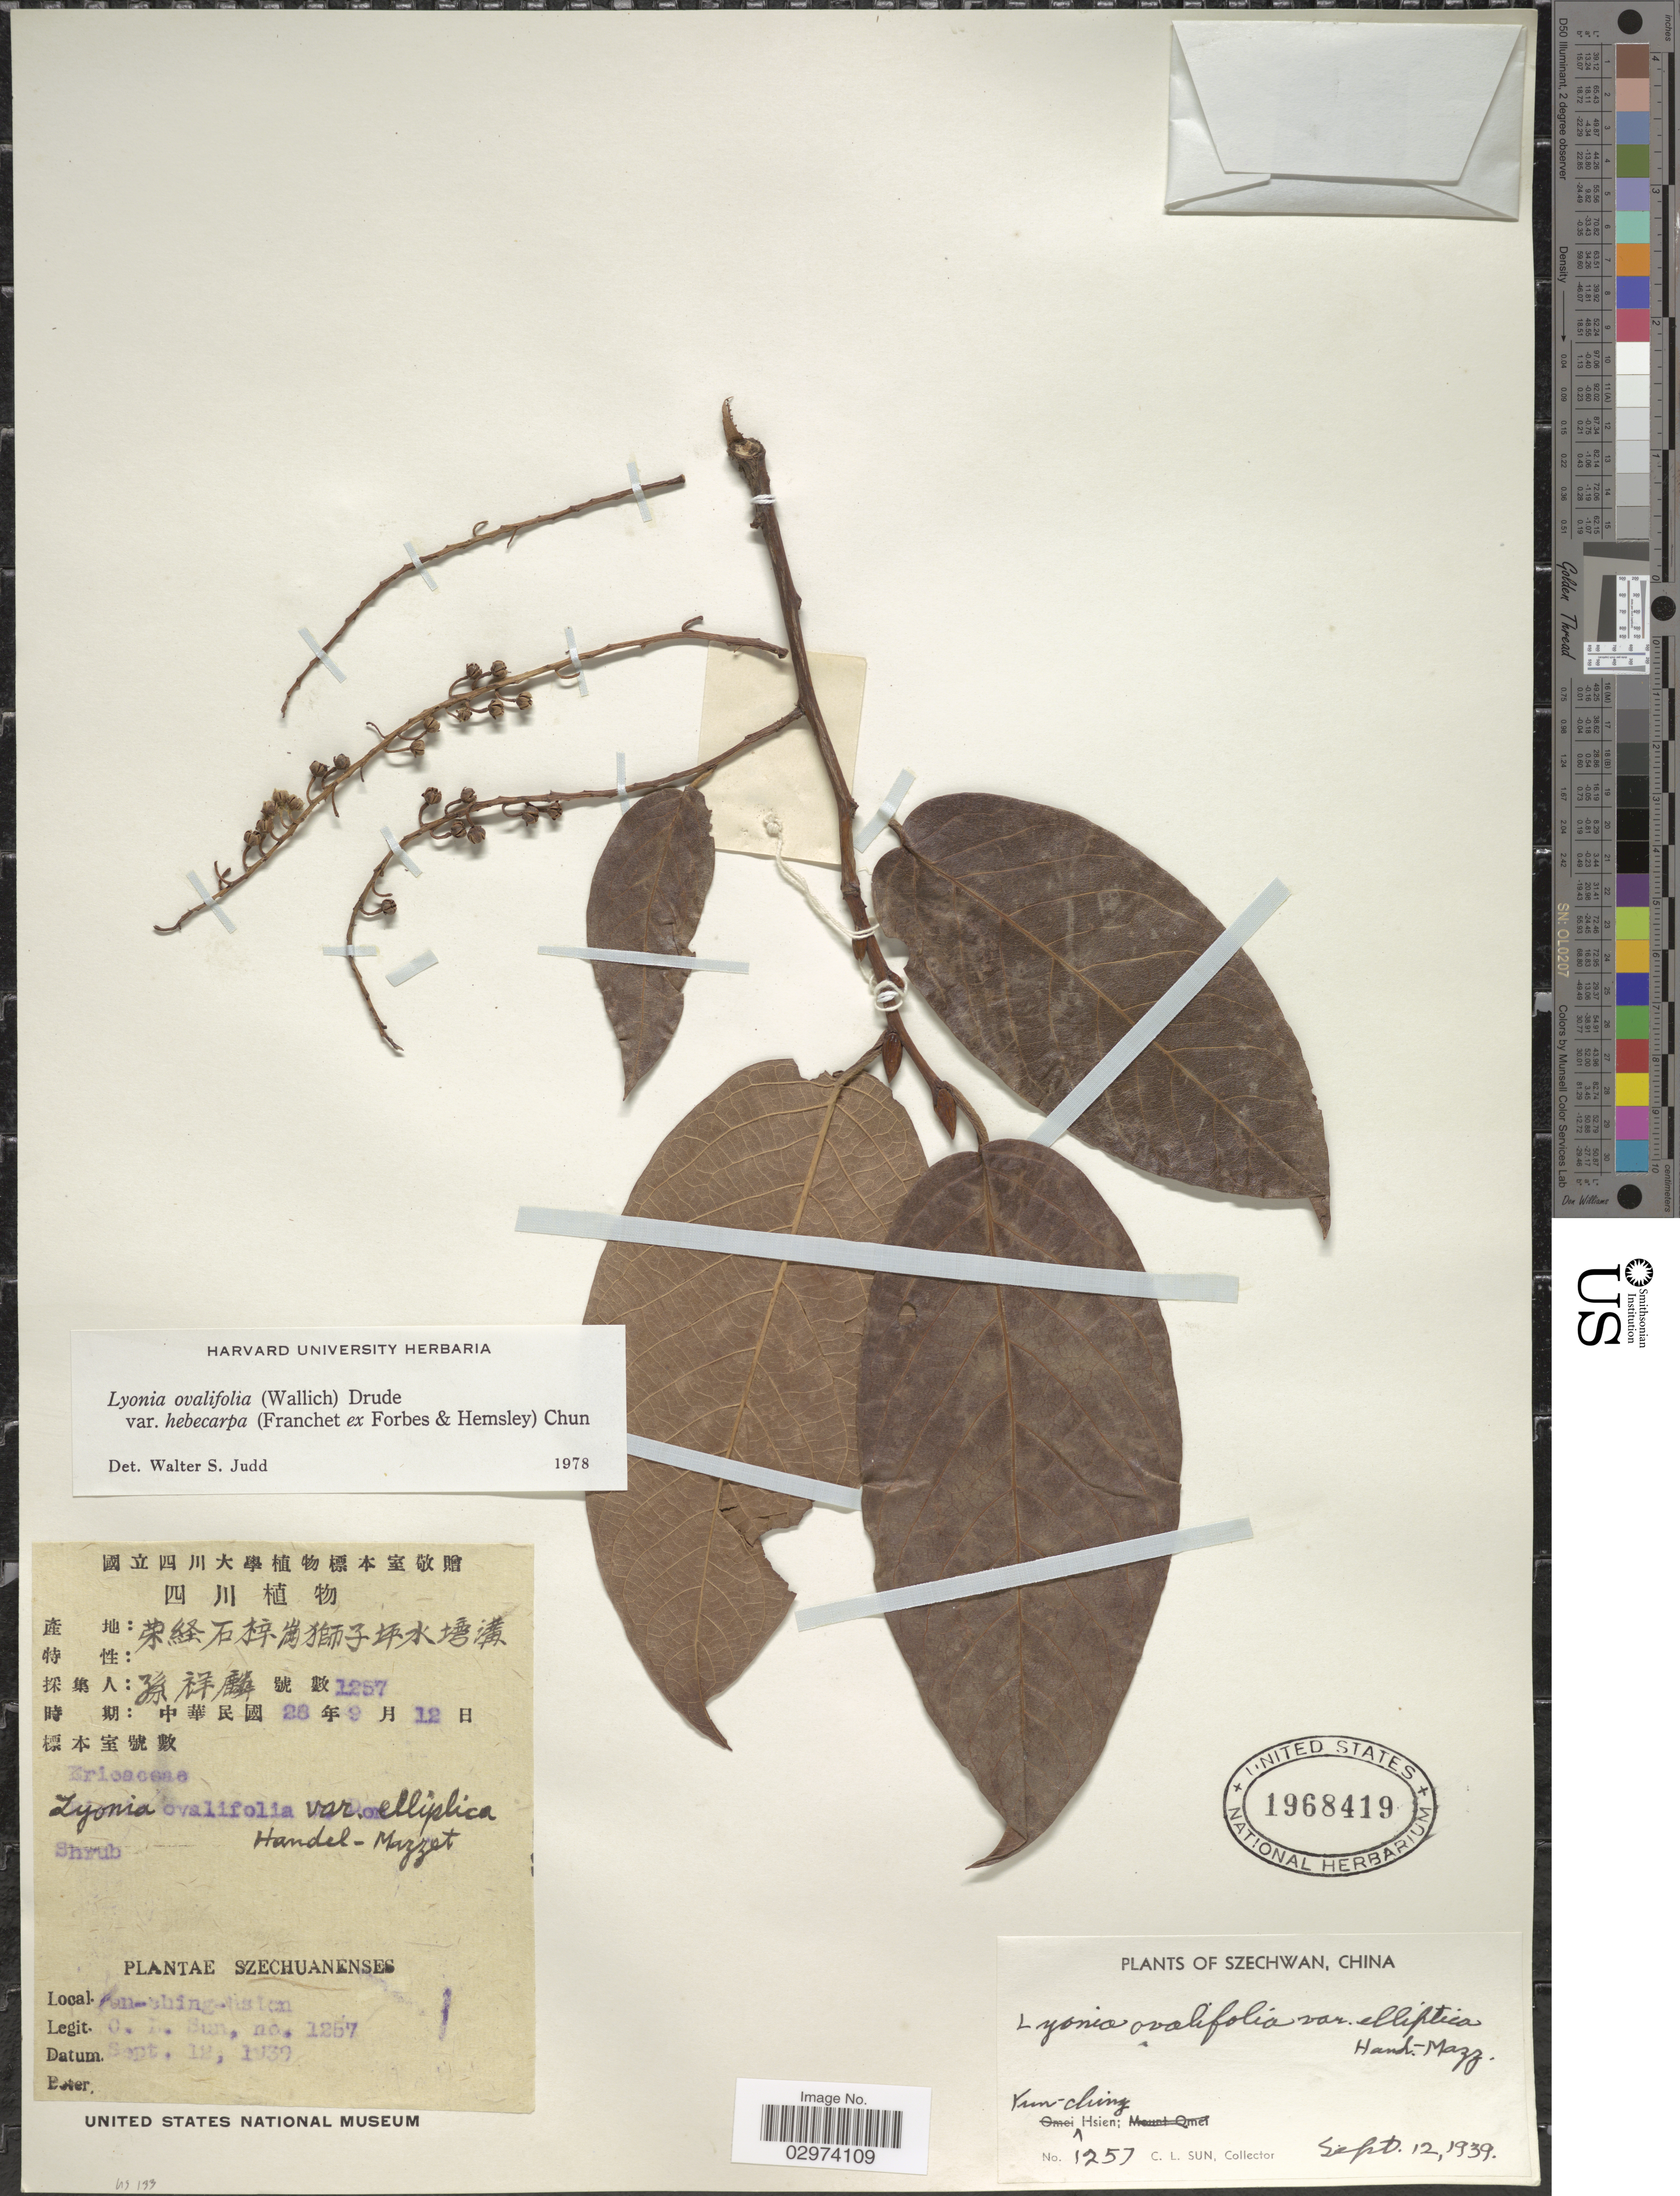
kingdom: Plantae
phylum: Tracheophyta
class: Magnoliopsida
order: Ericales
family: Ericaceae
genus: Lyonia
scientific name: Lyonia ovalifolia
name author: (Wall.) Drude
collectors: C. Sun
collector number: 1257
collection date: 1939-09-12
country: China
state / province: Sichuan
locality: Szechwan. Yun-ching Hsien.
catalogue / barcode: US 1968419